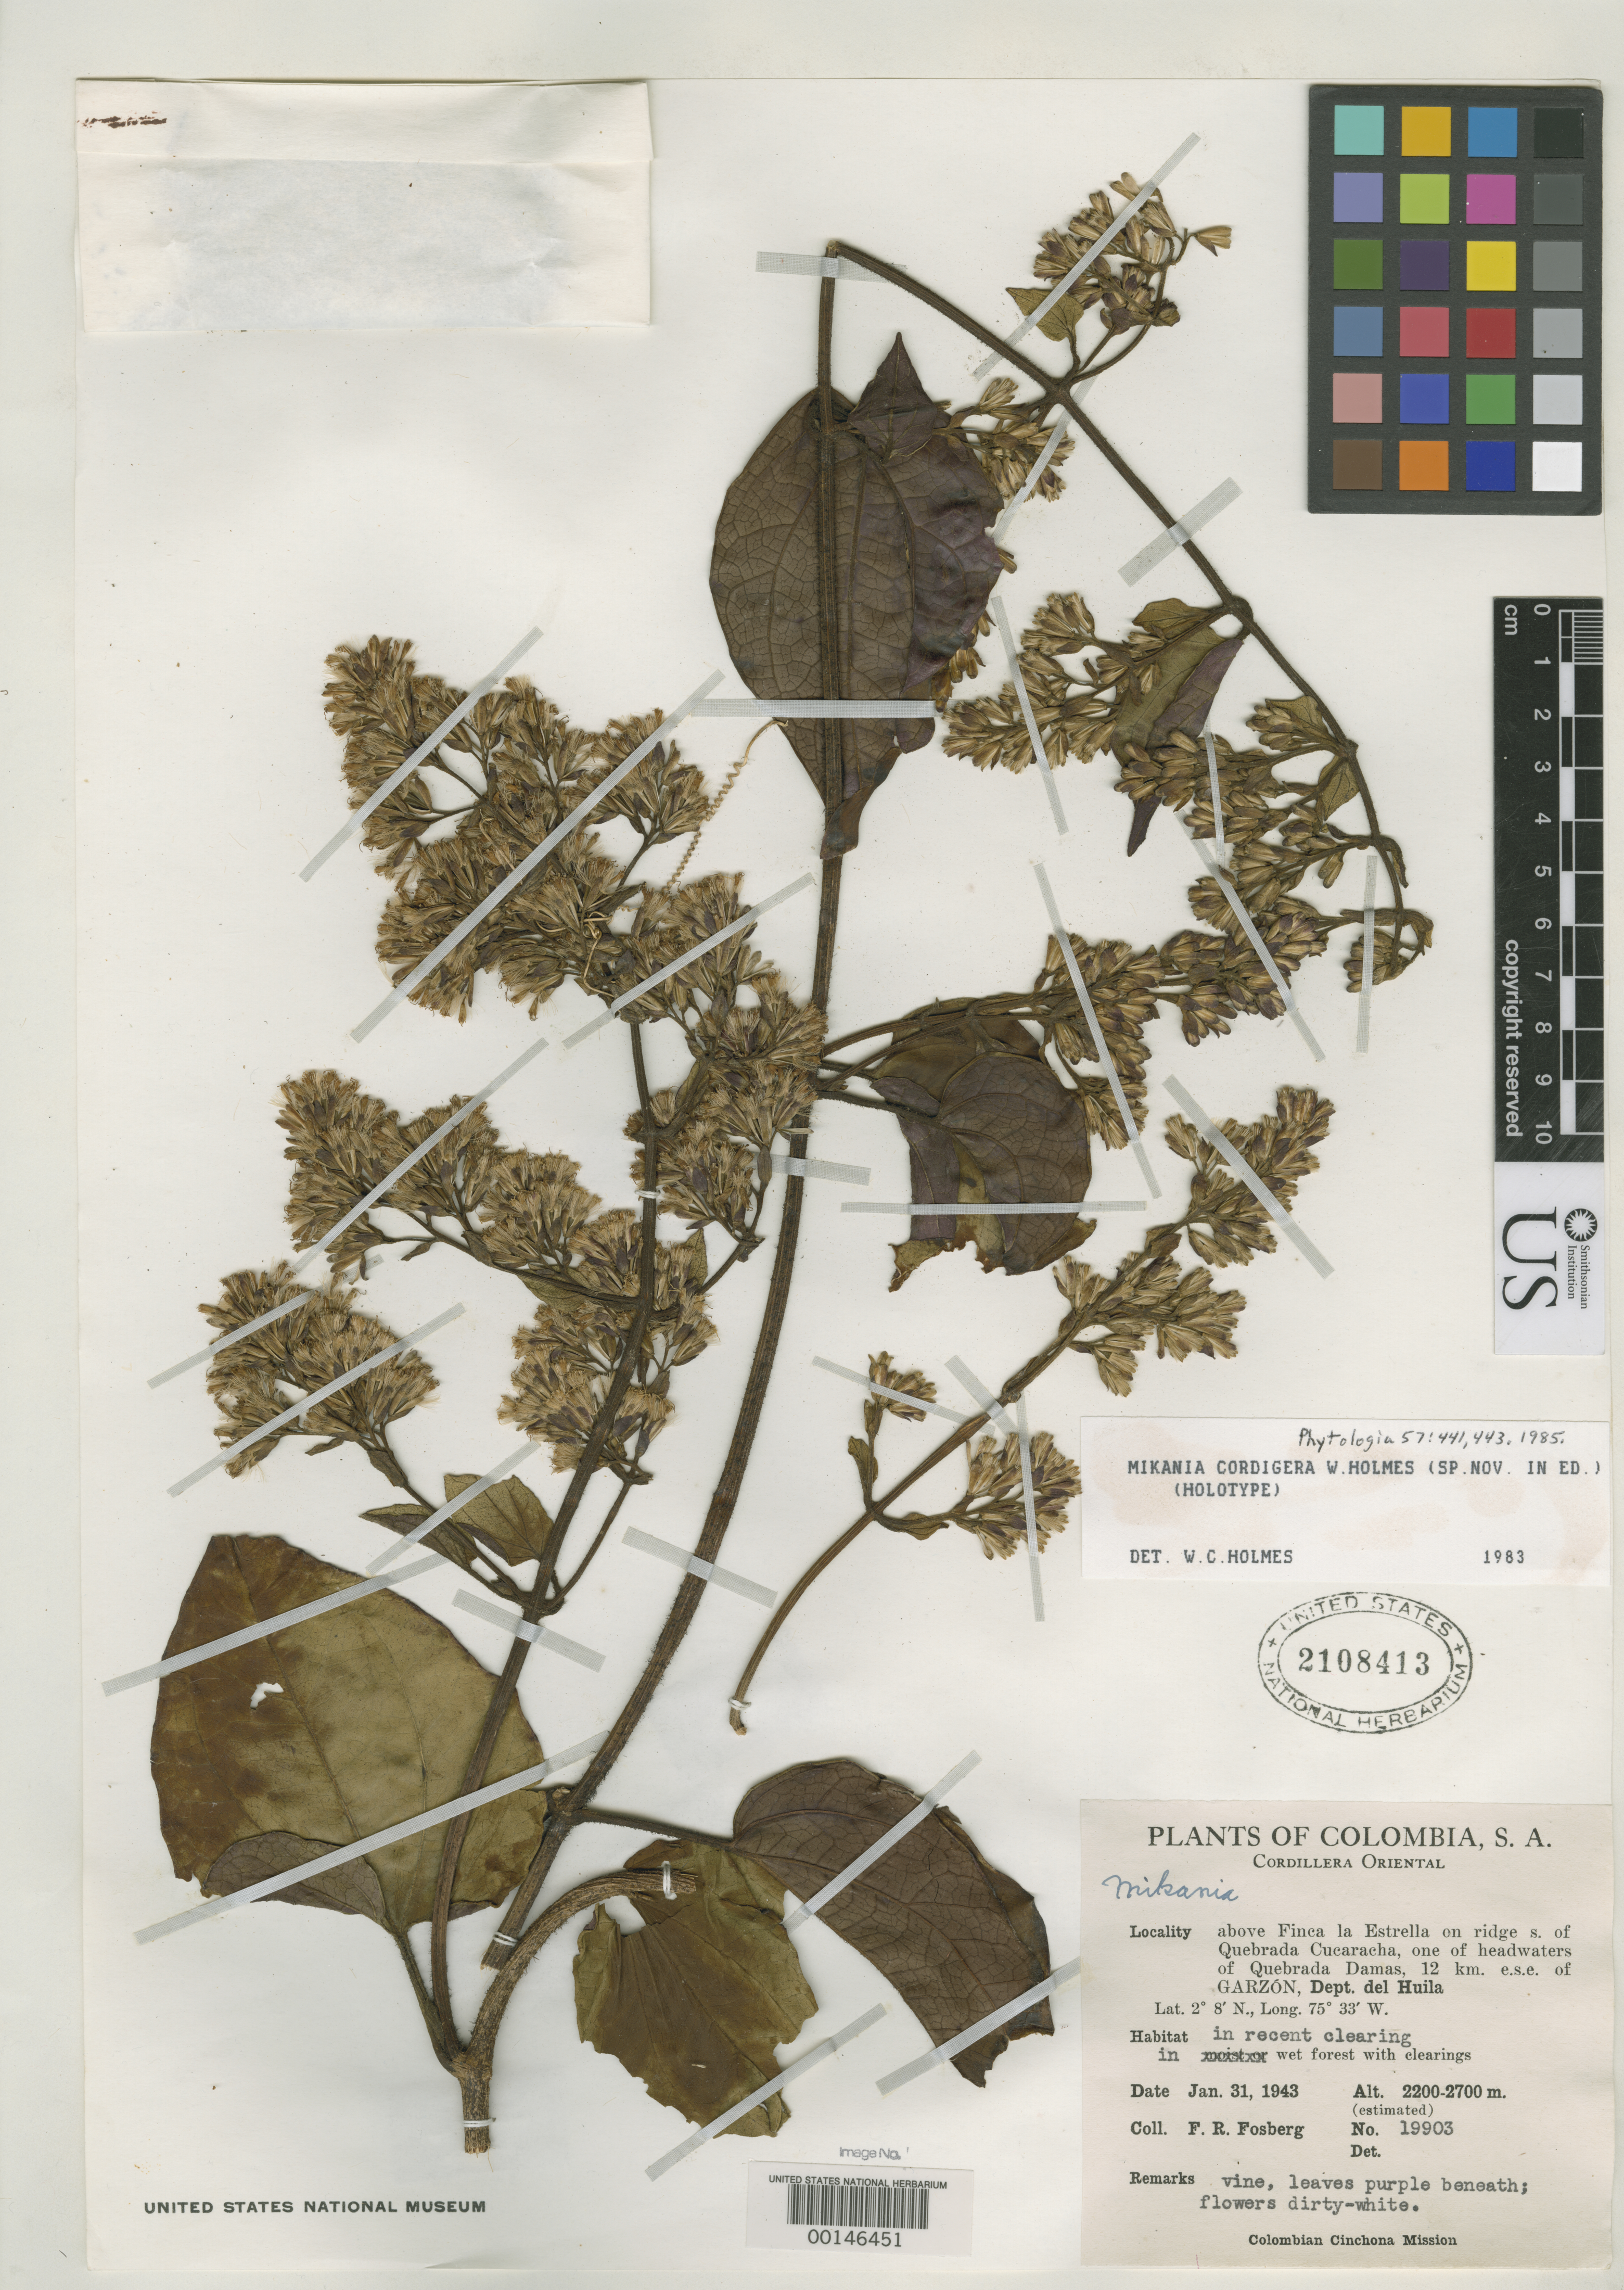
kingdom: Plantae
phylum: Tracheophyta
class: Magnoliopsida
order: Asterales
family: Asteraceae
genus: Mikania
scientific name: Mikania cordigera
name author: W.C. Holmes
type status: Holotype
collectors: F. R. Fosberg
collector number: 19903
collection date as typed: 31 Jan 1943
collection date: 1943-01-31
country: Colombia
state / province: Huila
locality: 12 km ESE of Garzon, above Finca La Estrella on ridge S of Quebrada Cucaracha.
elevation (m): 2200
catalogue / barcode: US 2108413